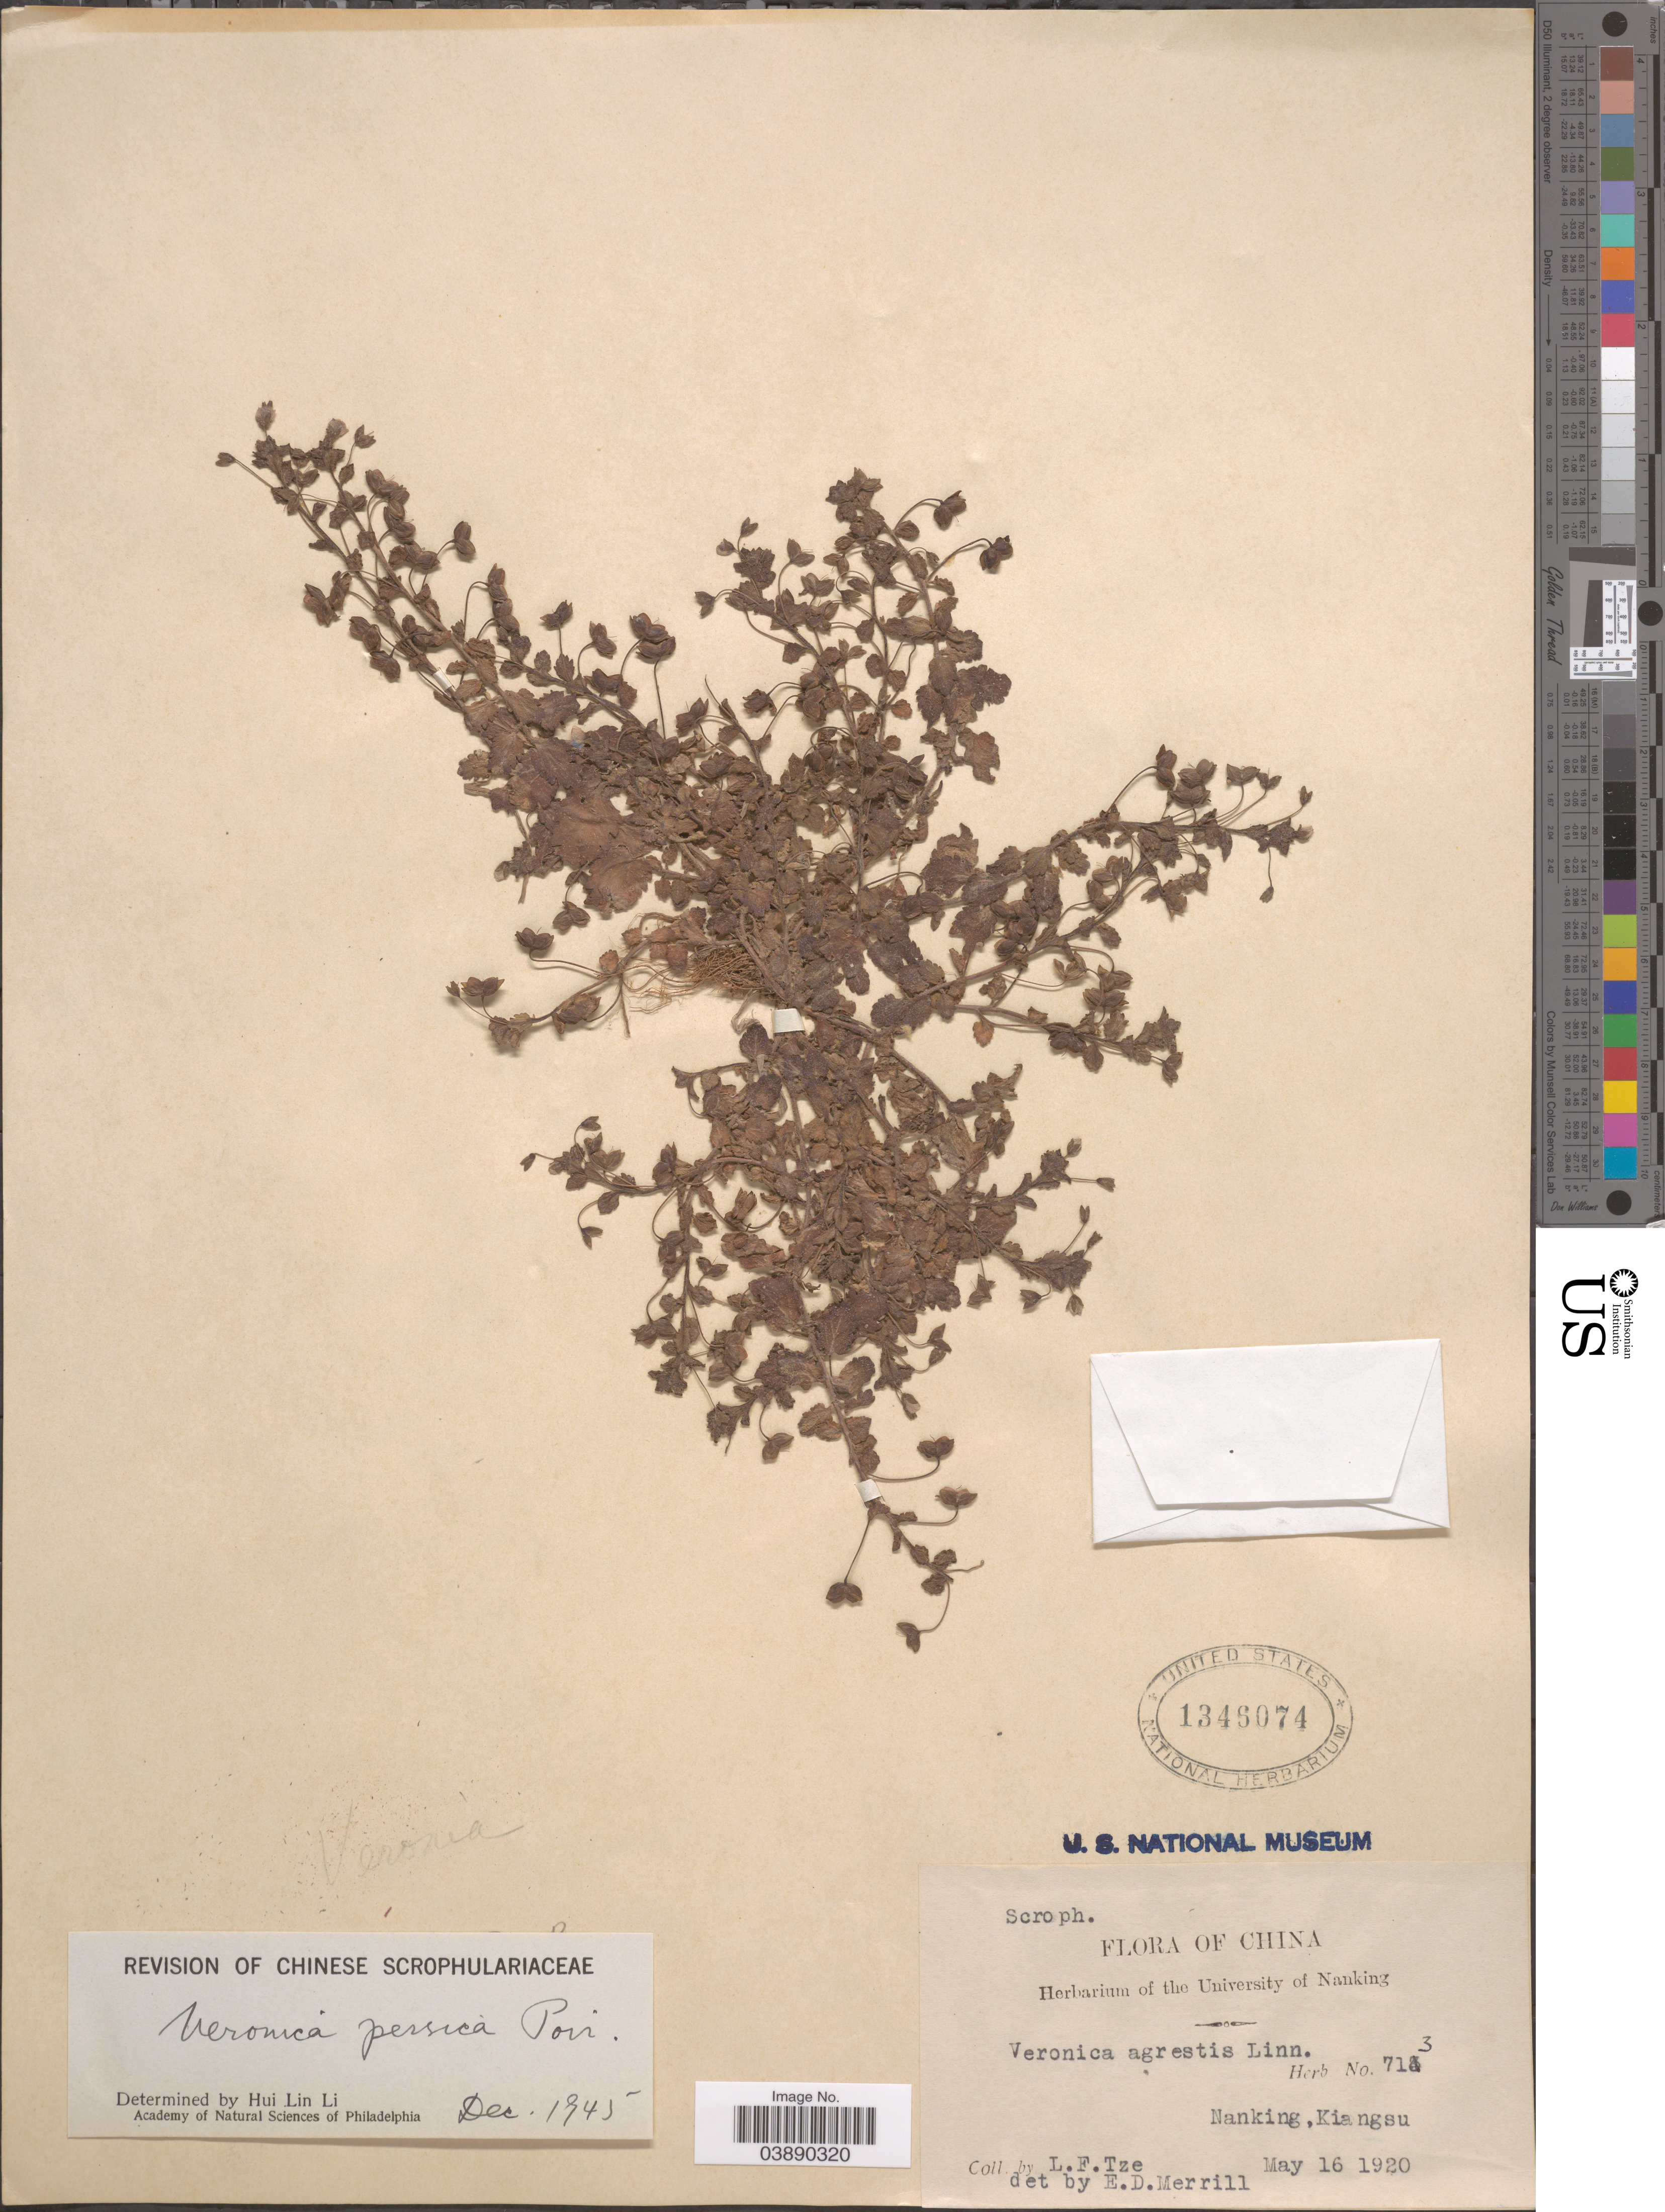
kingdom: Plantae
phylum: Tracheophyta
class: Magnoliopsida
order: Lamiales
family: Plantaginaceae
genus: Veronica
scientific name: Veronica persica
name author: Poir.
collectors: L. Tze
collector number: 713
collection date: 1920-05-16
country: China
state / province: Jiangsu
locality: Nanking, Kiangsu.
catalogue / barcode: US 1346074